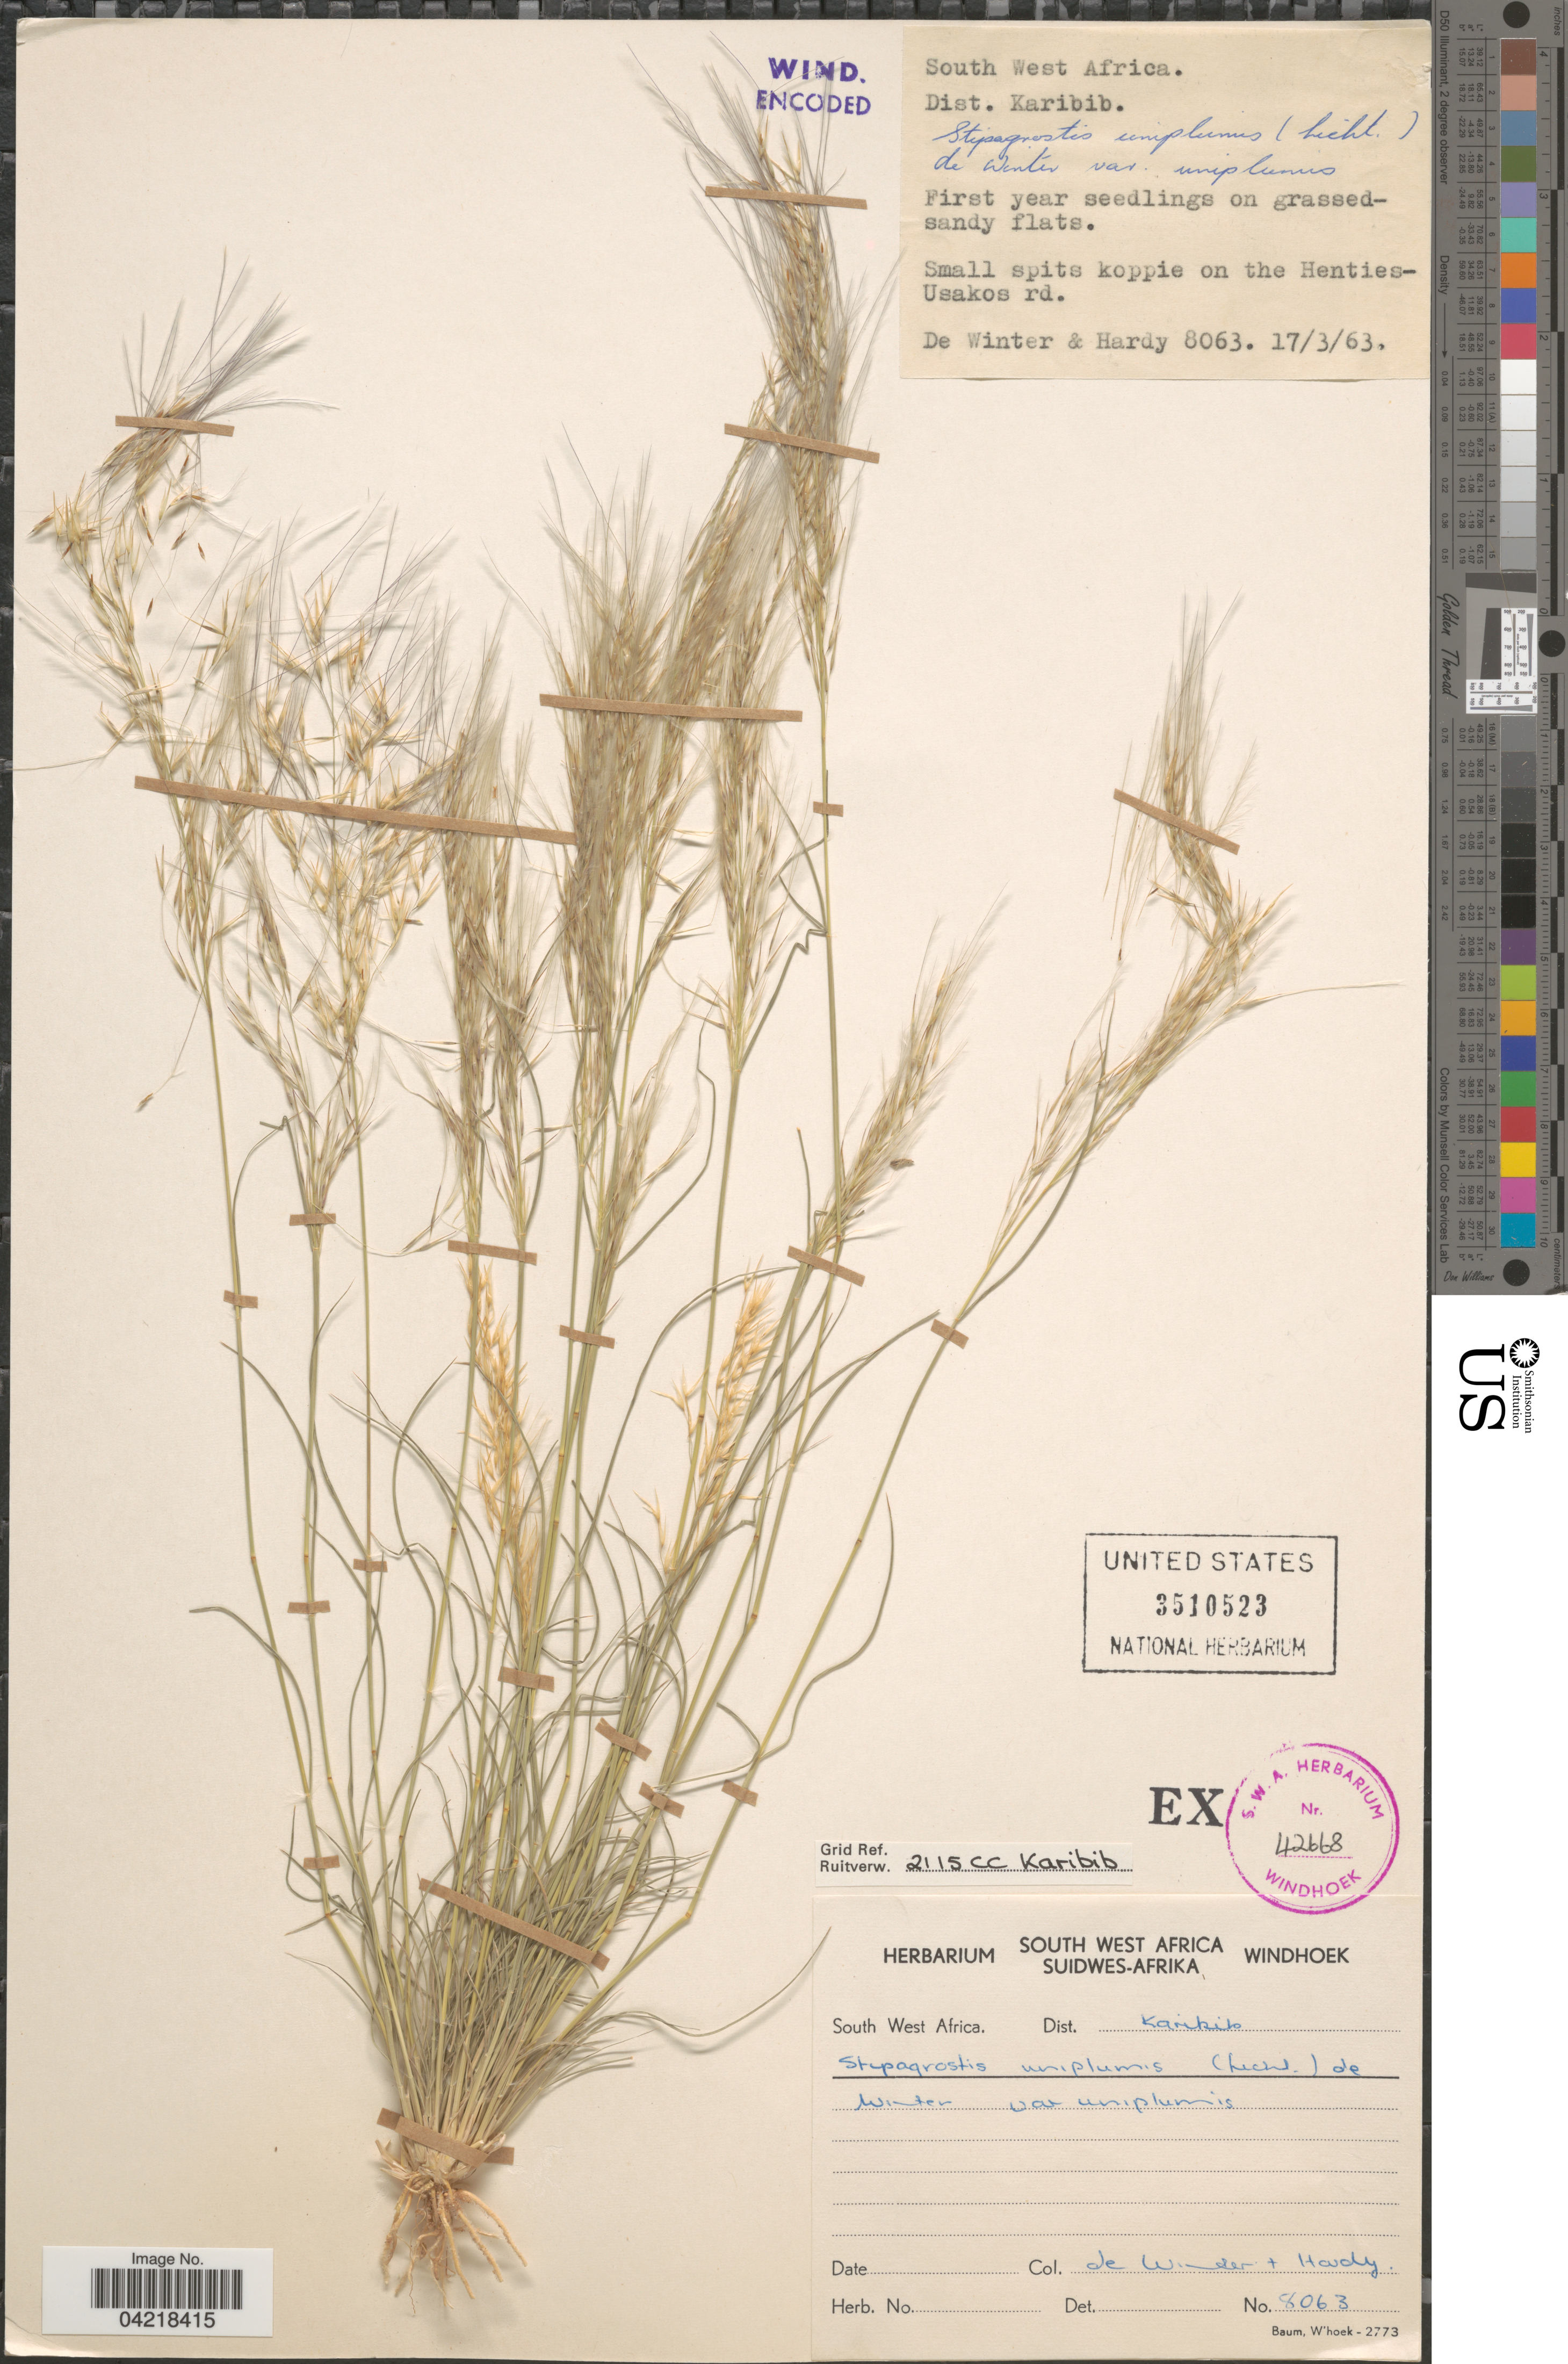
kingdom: Plantae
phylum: Tracheophyta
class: Liliopsida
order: Poales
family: Poaceae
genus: Stipagrostis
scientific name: Stipagrostis uniplumis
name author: (Licht.) De Winter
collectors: -- de Winter & -. Hardy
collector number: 8063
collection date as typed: Transcribed d/m/y: 17/3/63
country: Namibia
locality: South West Africa. Dist. Karibib. First year seedlings on grassed-sandy flats. Small spits koppie on the Henties-Usakos rd. Grid Ref. Ruitverw. 2115CC Karibibi.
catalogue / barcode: US 3510523